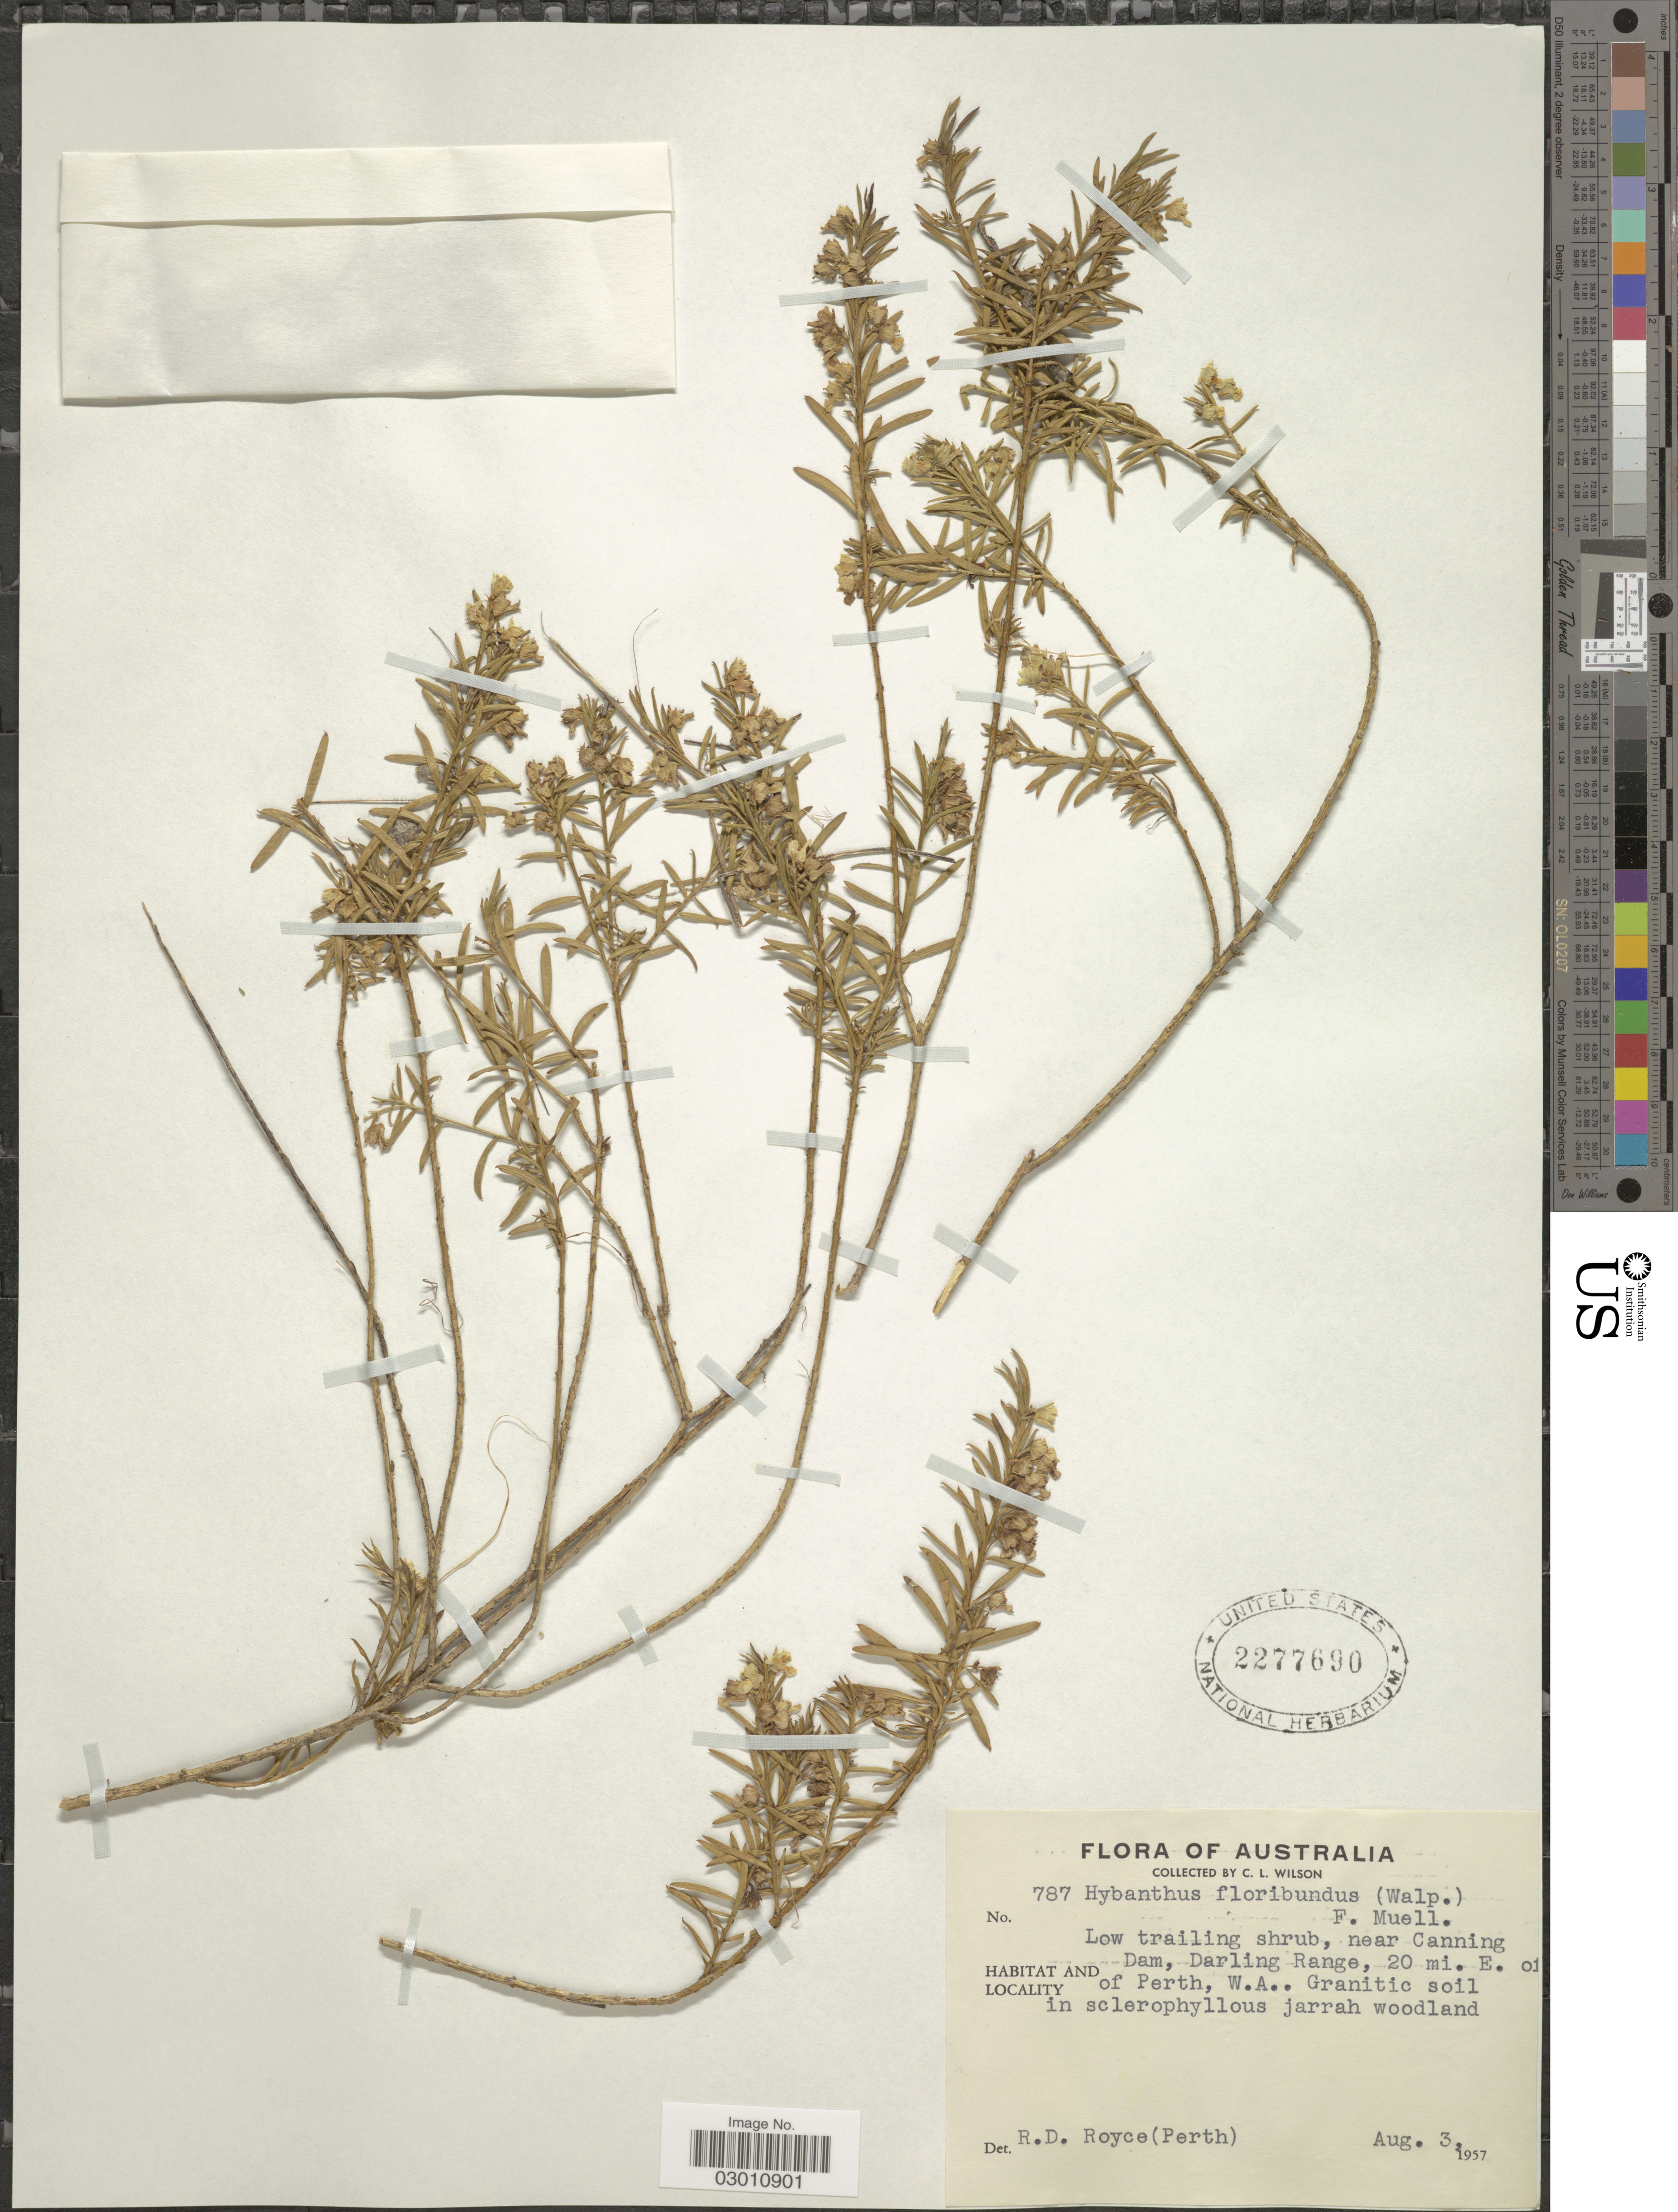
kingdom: Plantae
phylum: Tracheophyta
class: Magnoliopsida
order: Malpighiales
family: Violaceae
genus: Pigea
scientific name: Pigea floribunda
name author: Lindl.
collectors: C. L. Wilson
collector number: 787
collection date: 1957-08-03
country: Australia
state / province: Western Australia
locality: Low trailing shrub, near Canning Dam, Darling Range, 20 mi. E. of Perth.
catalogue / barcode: US 2277690